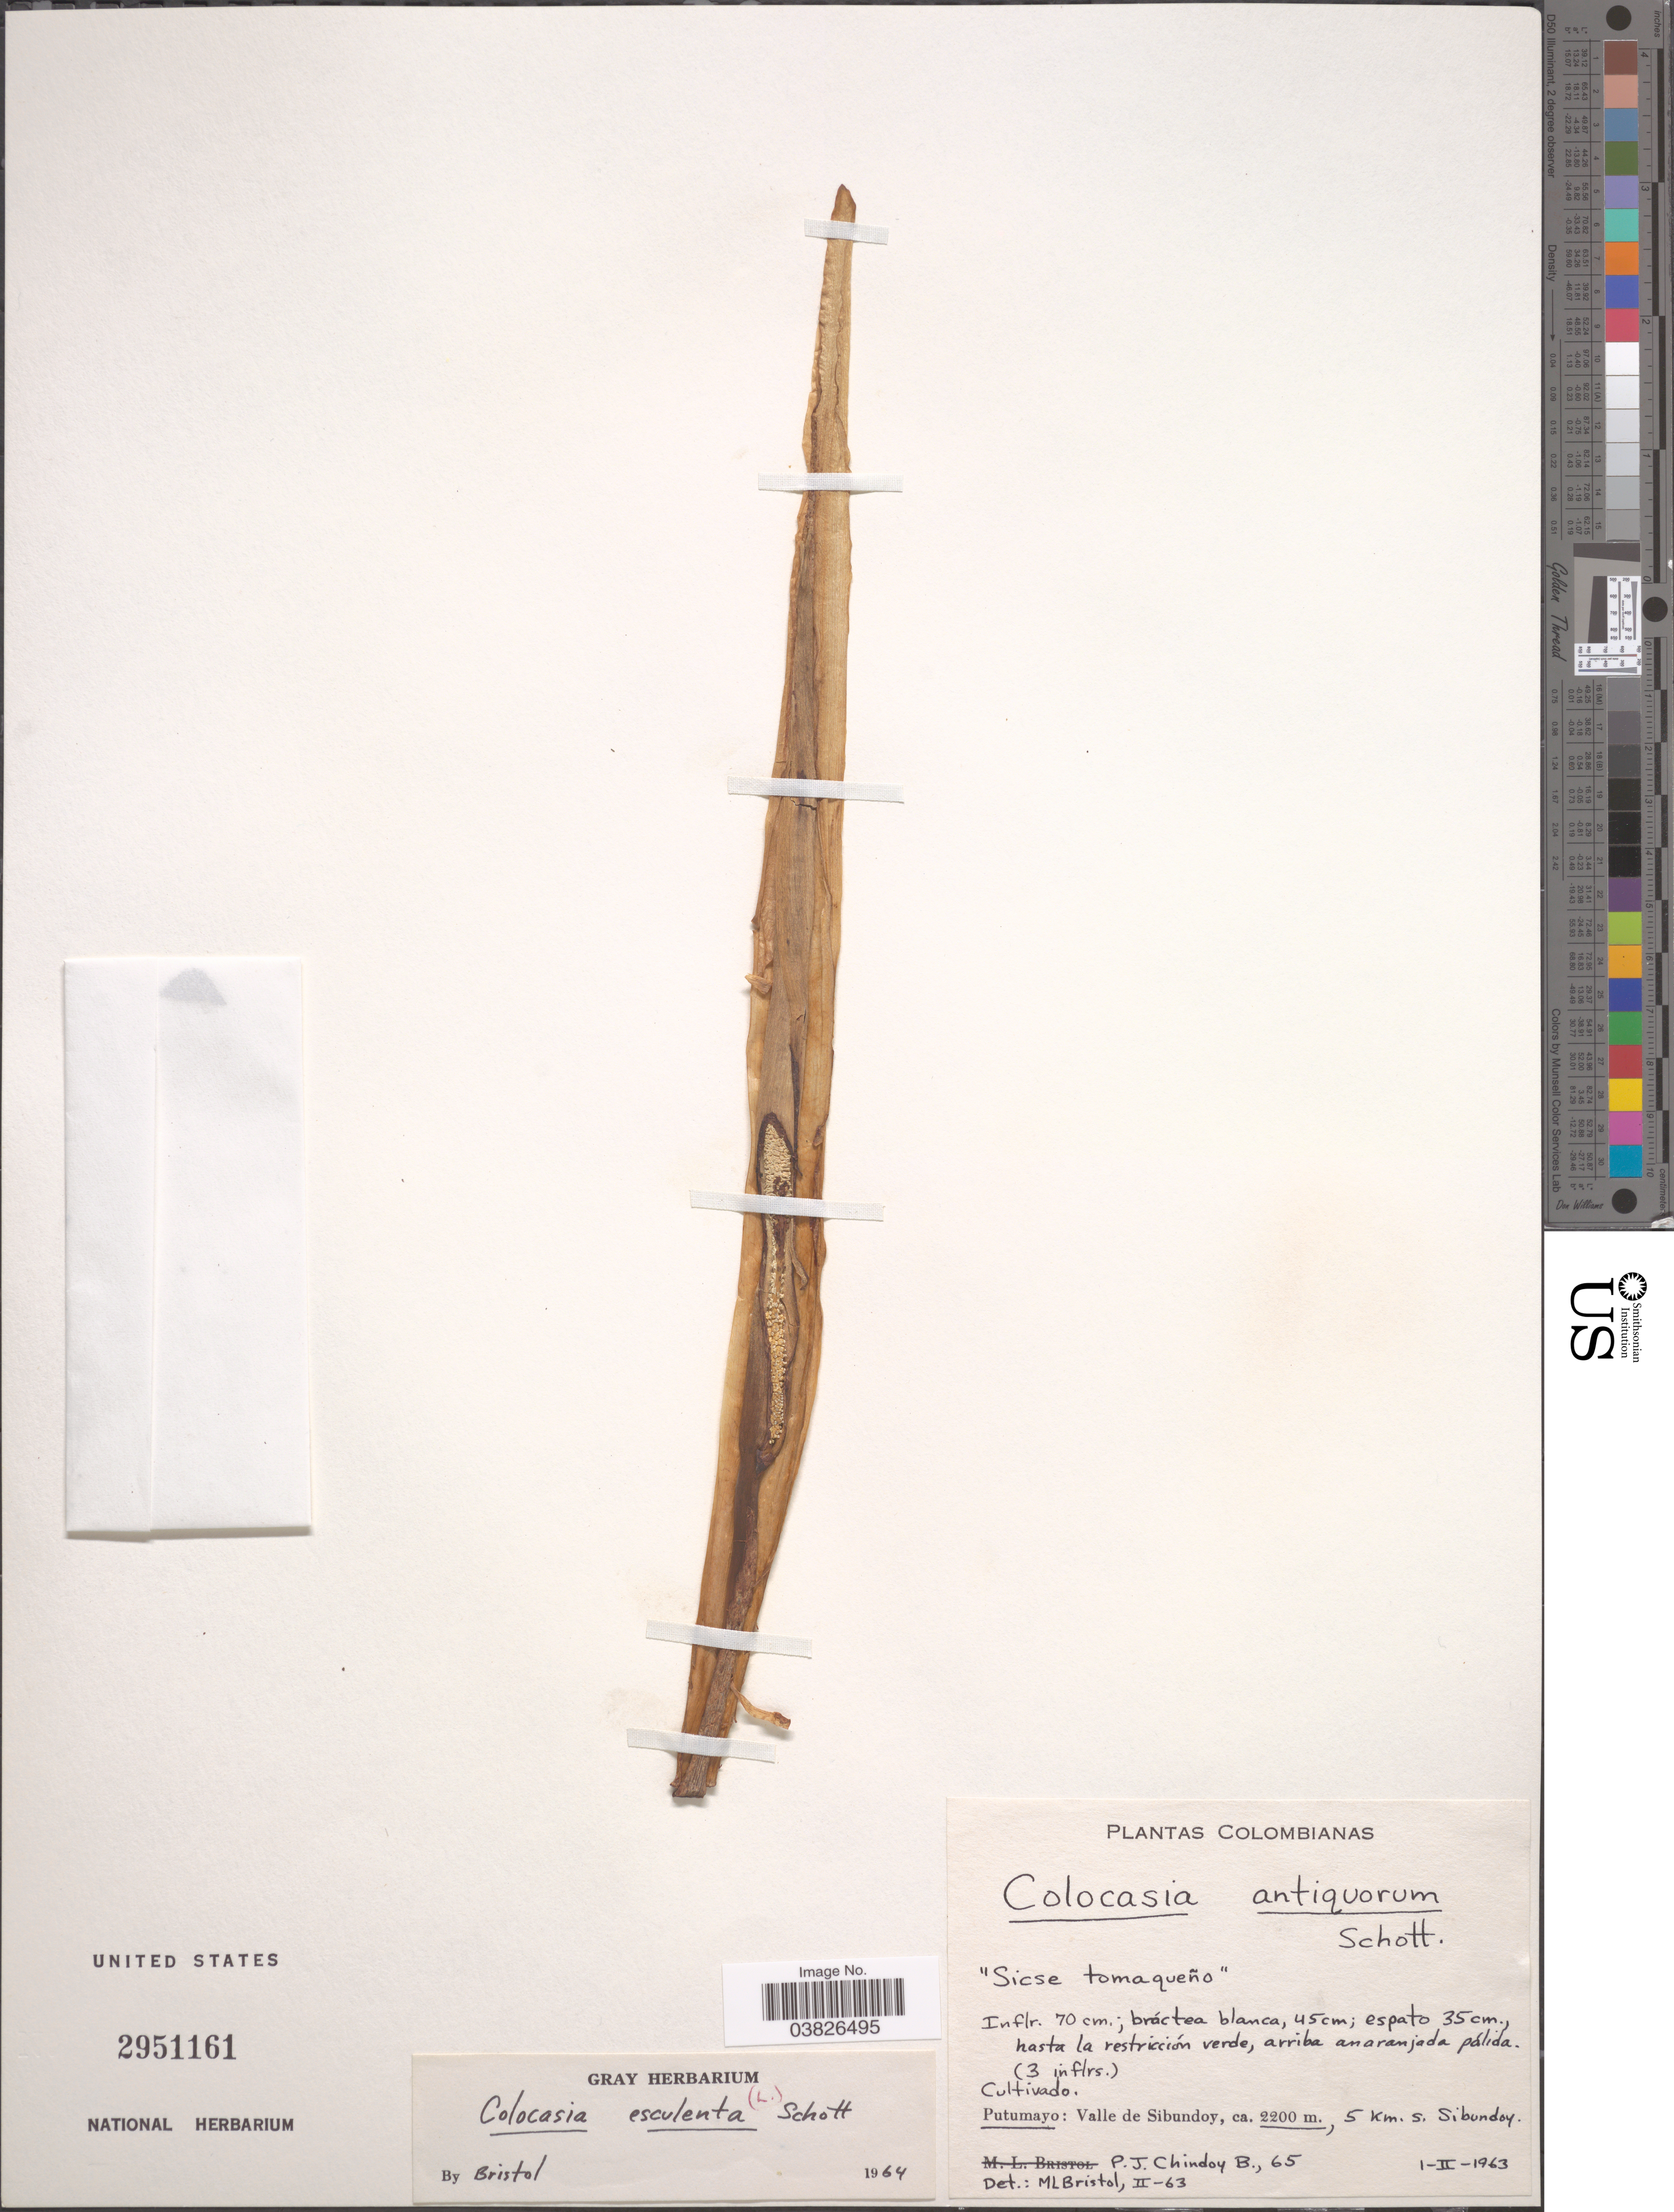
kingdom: Plantae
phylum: Tracheophyta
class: Liliopsida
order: Alismatales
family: Araceae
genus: Colocasia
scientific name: Colocasia esculenta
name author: (L.) Schott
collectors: P. Chindoy B.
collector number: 65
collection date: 1963-02-01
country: Colombia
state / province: Putumayo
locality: Valle de Sibundoy, 5 kms. S. Sibundoy.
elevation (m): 2200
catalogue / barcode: US 2951161